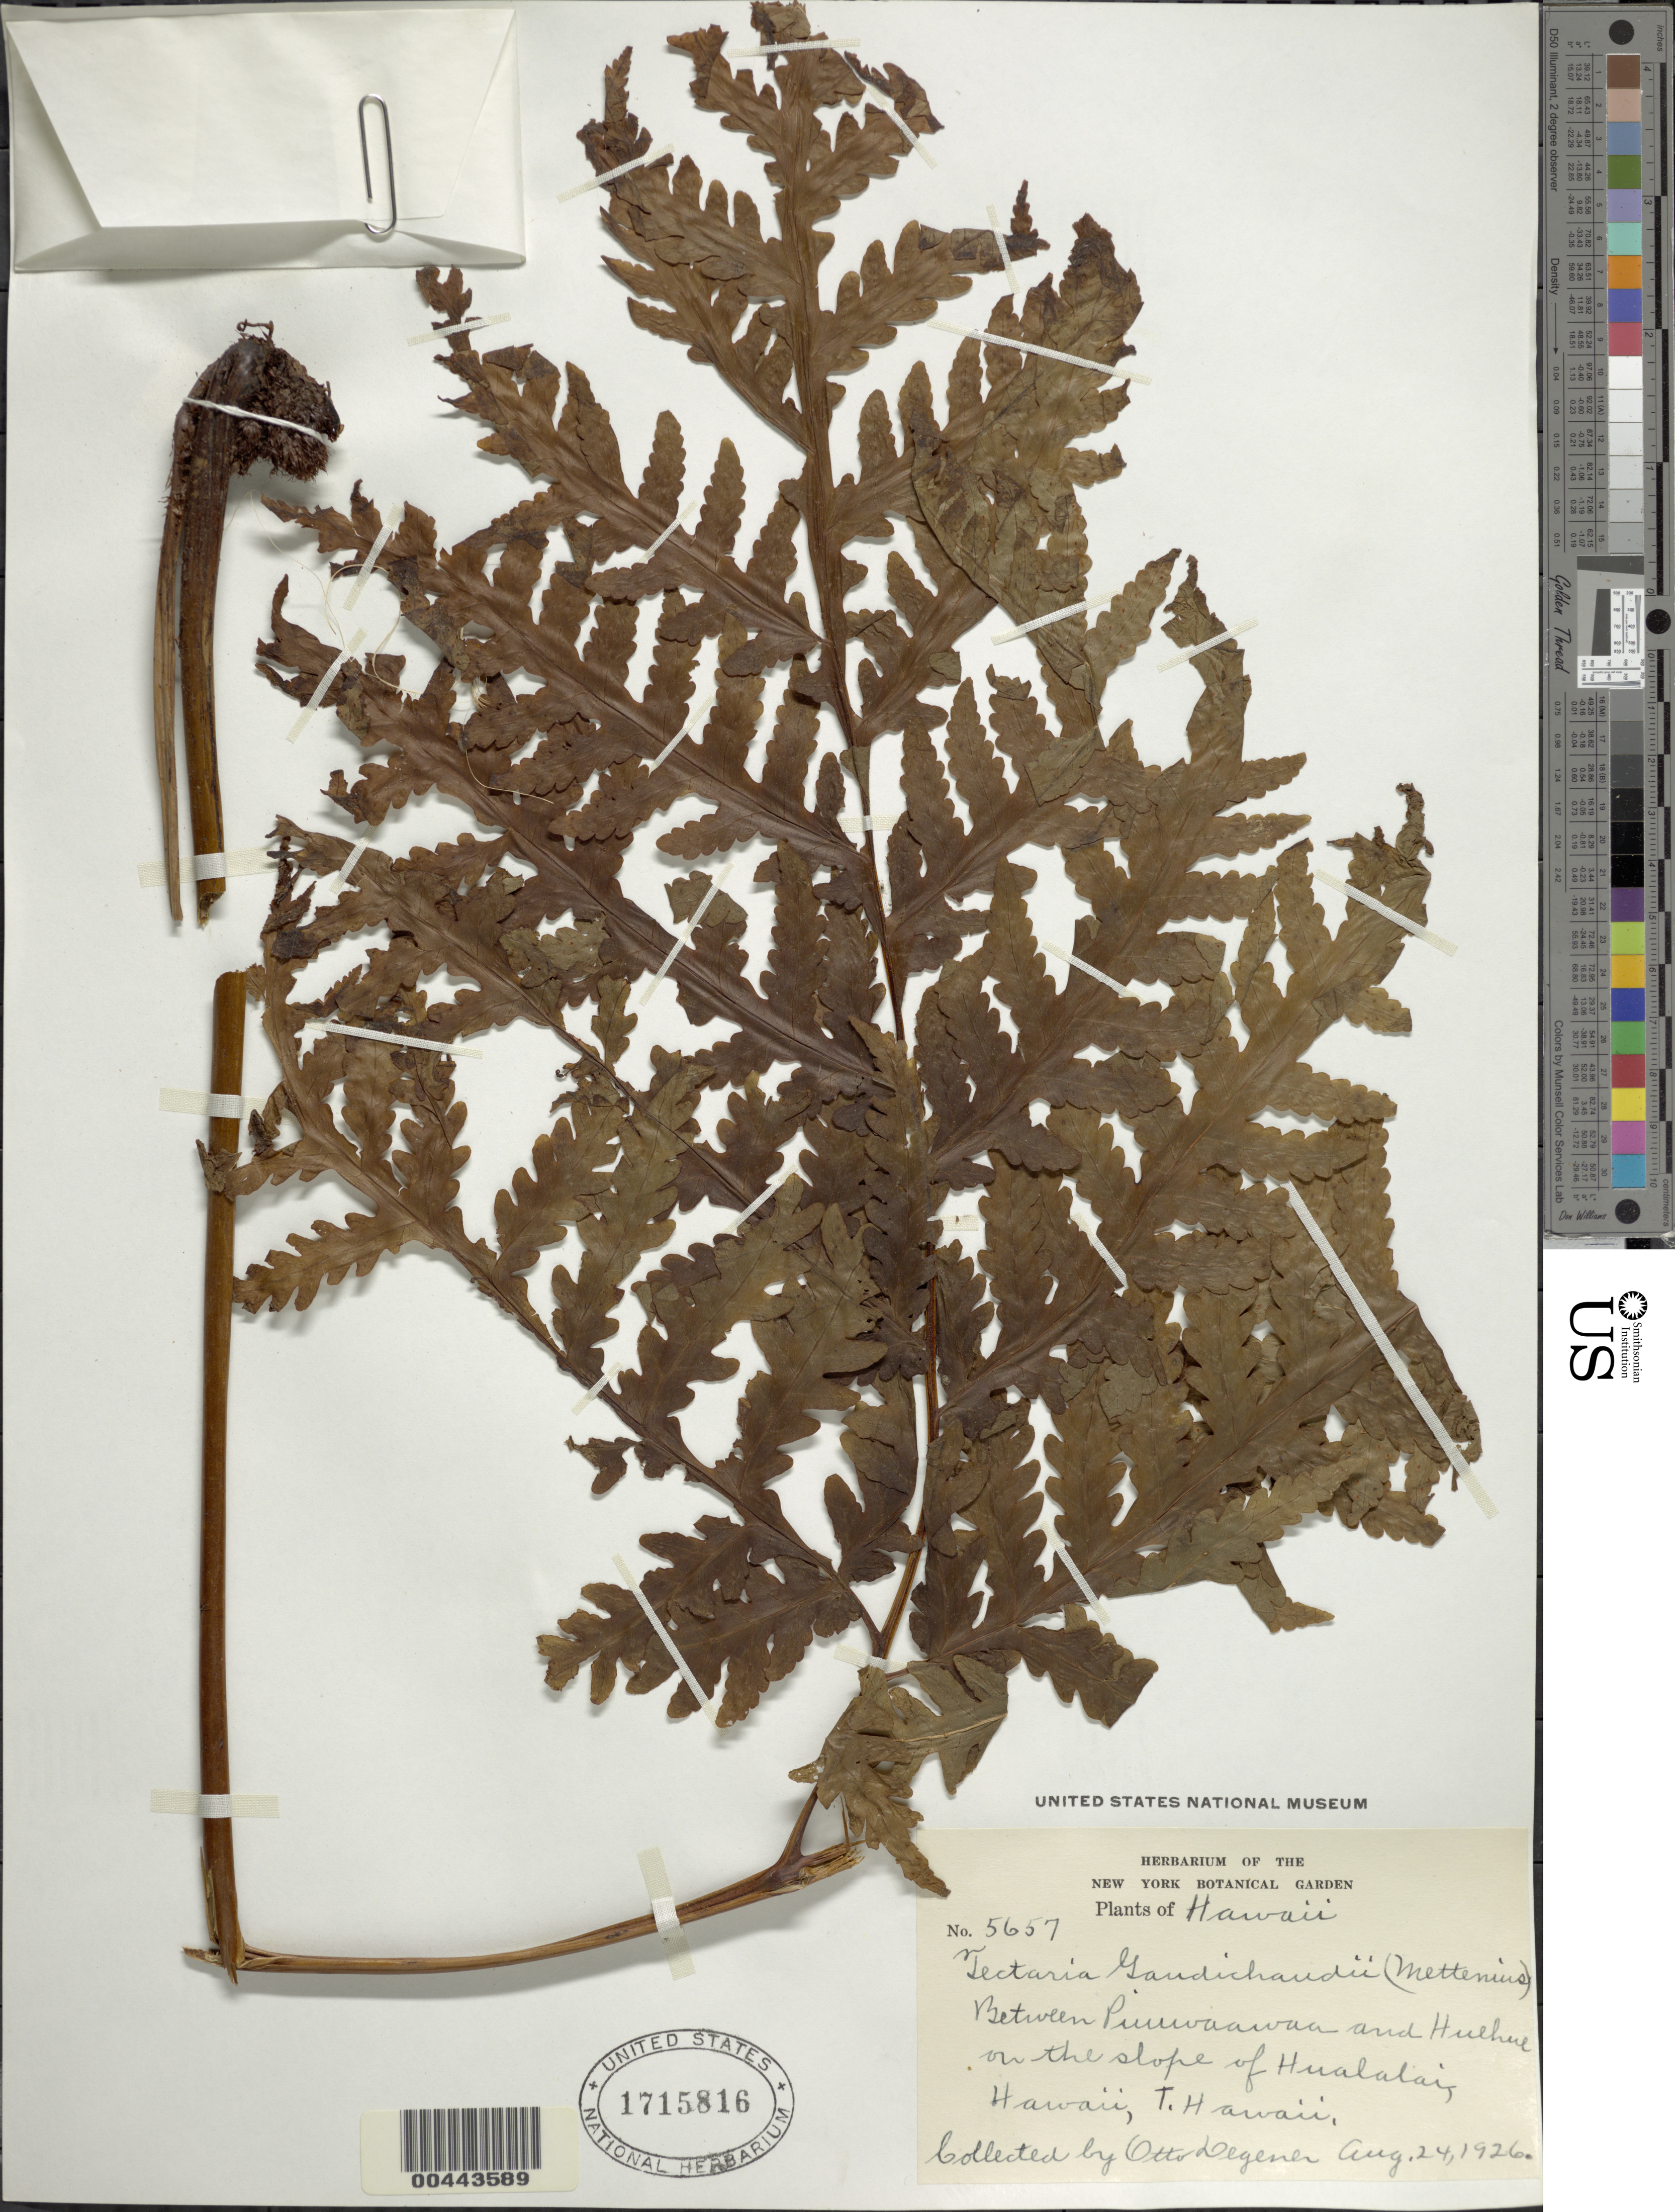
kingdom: Plantae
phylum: Tracheophyta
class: Polypodiopsida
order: Polypodiales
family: Tectariaceae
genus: Tectaria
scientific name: Tectaria gaudichaudii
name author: (Mett.) Maxon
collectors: O. Degener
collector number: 5657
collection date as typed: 24 Aug 1926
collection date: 1926-08-24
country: United States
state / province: Hawaii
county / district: Hawaii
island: Hawaii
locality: Between Puuwaawaa and Huehue on the slope of Hualalai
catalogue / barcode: US 1715816